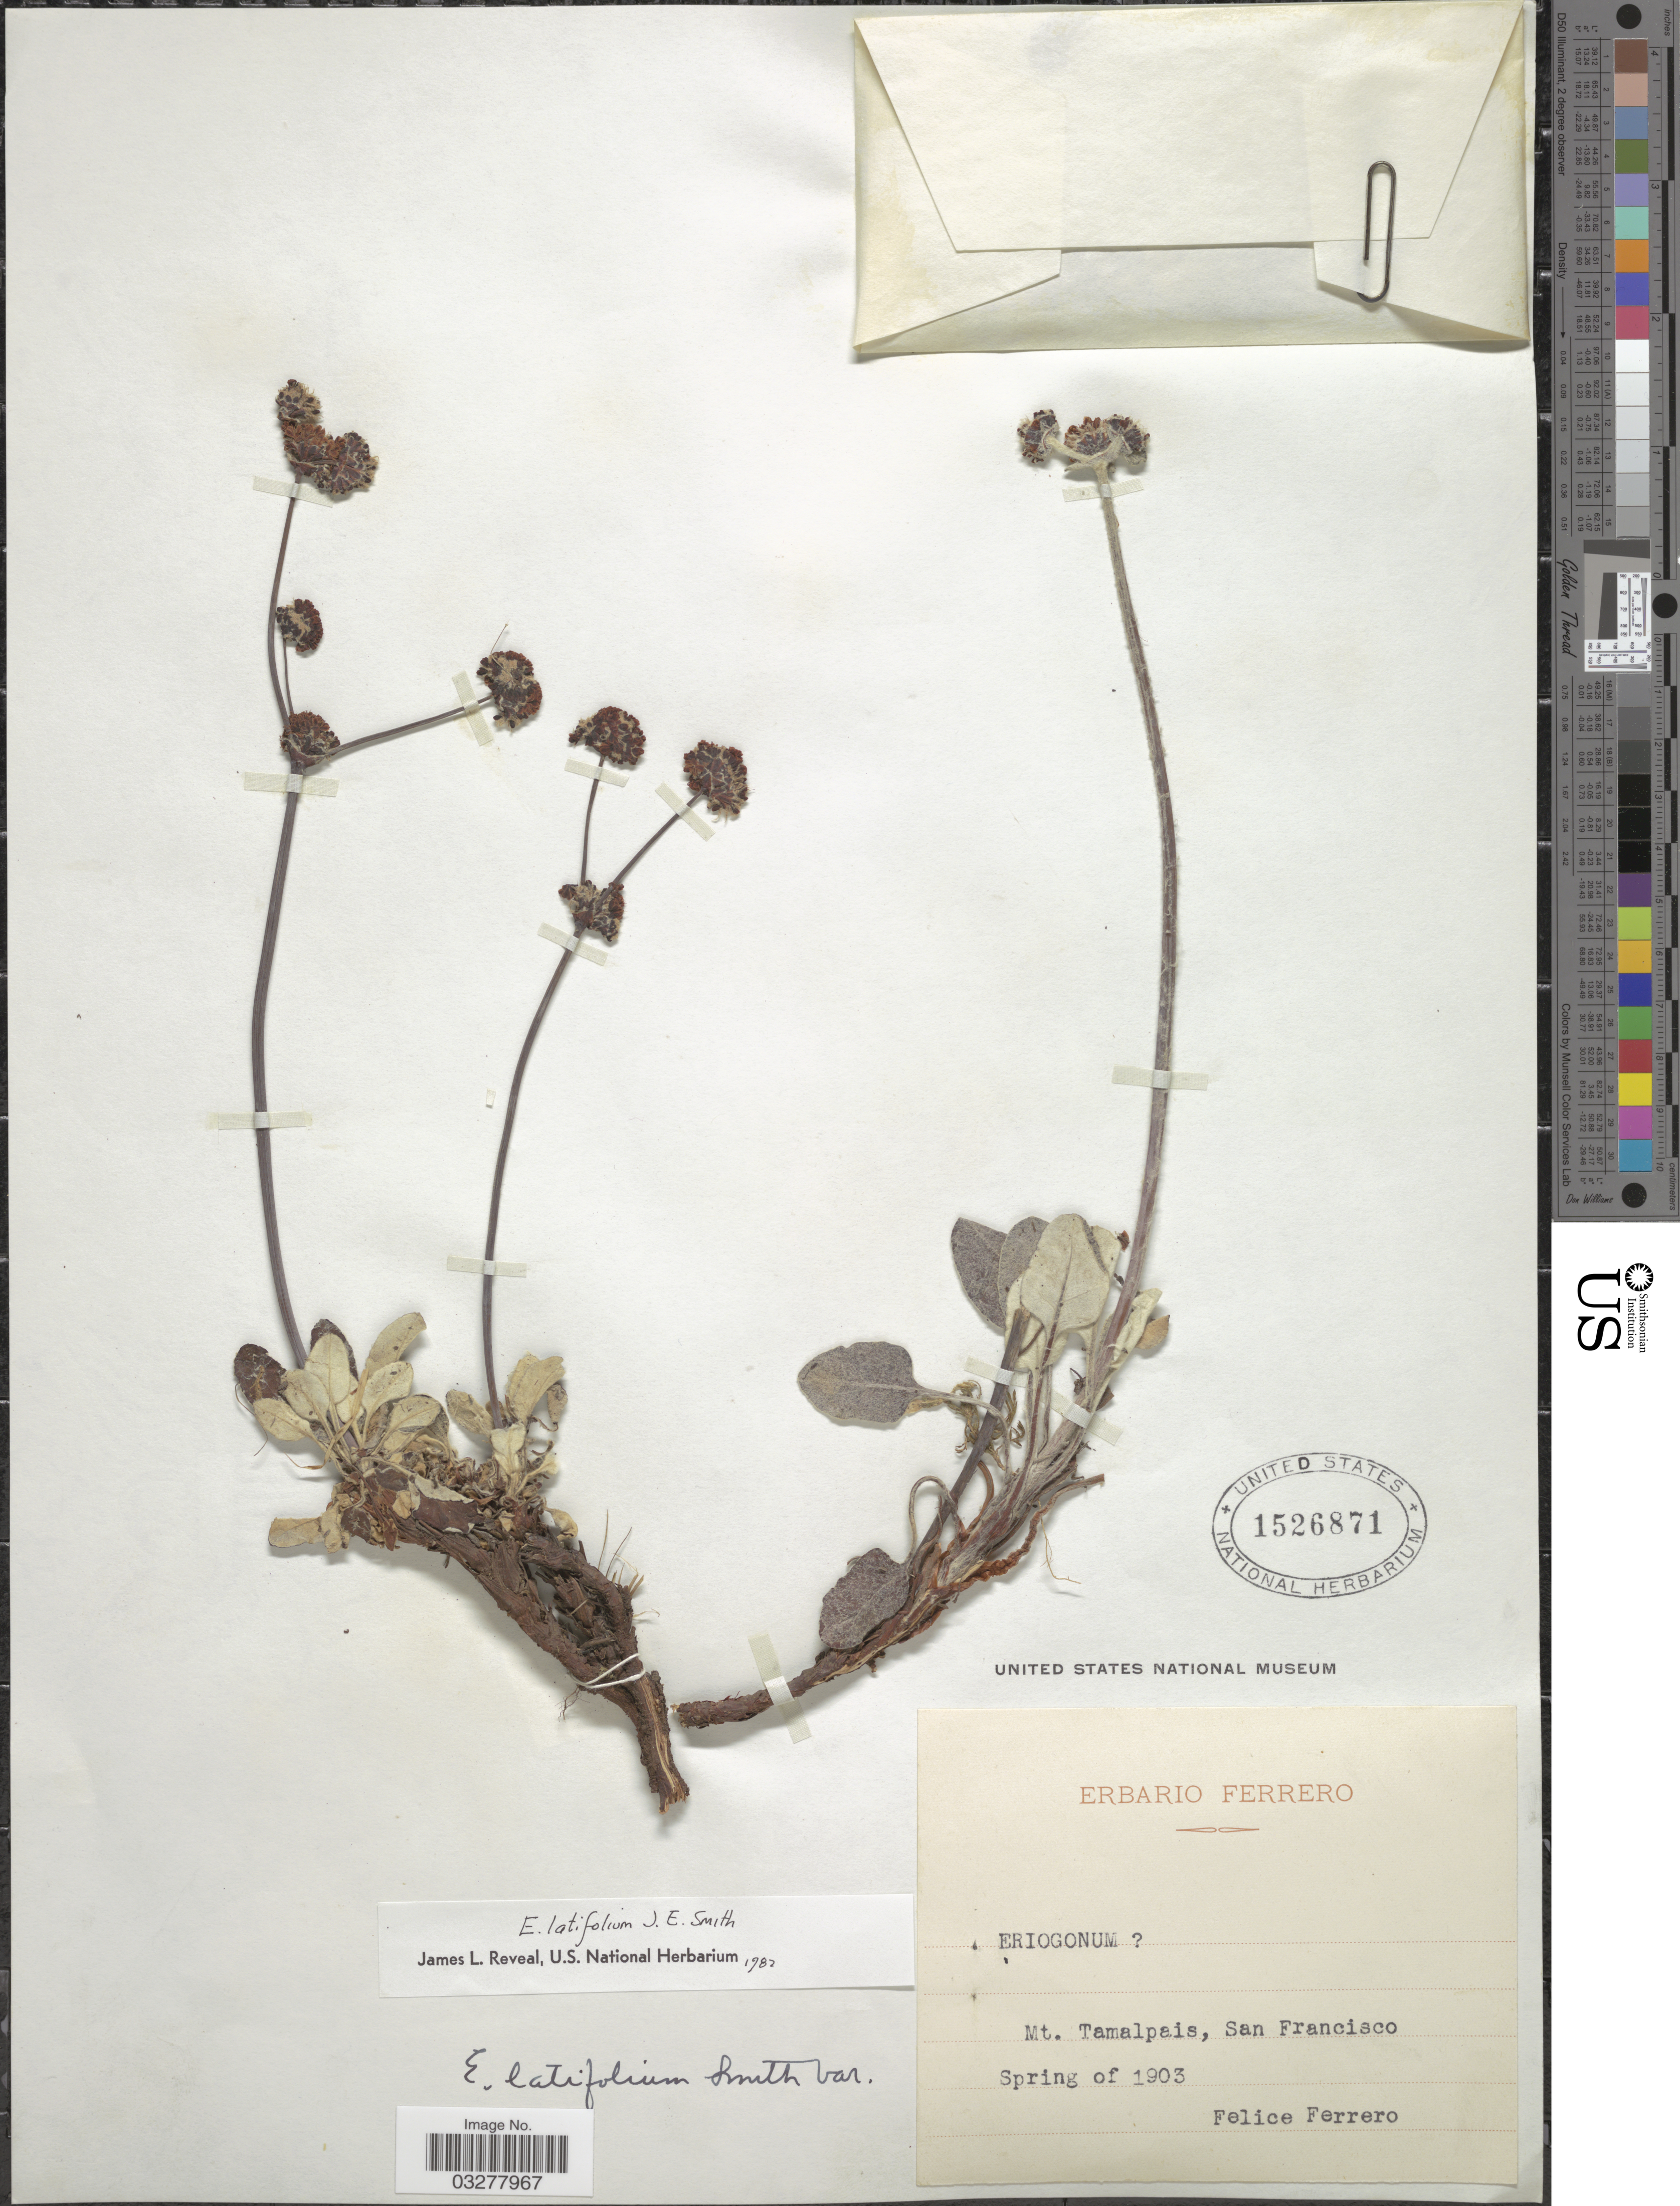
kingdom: Plantae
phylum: Tracheophyta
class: Magnoliopsida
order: Caryophyllales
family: Polygonaceae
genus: Eriogonum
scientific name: Eriogonum latifolium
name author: Sm.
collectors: F. Ferrero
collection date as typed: Spring of 1903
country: United States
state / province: California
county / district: San Francisco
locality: Mt. Tamalpais, San Francisco.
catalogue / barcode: US 1526871